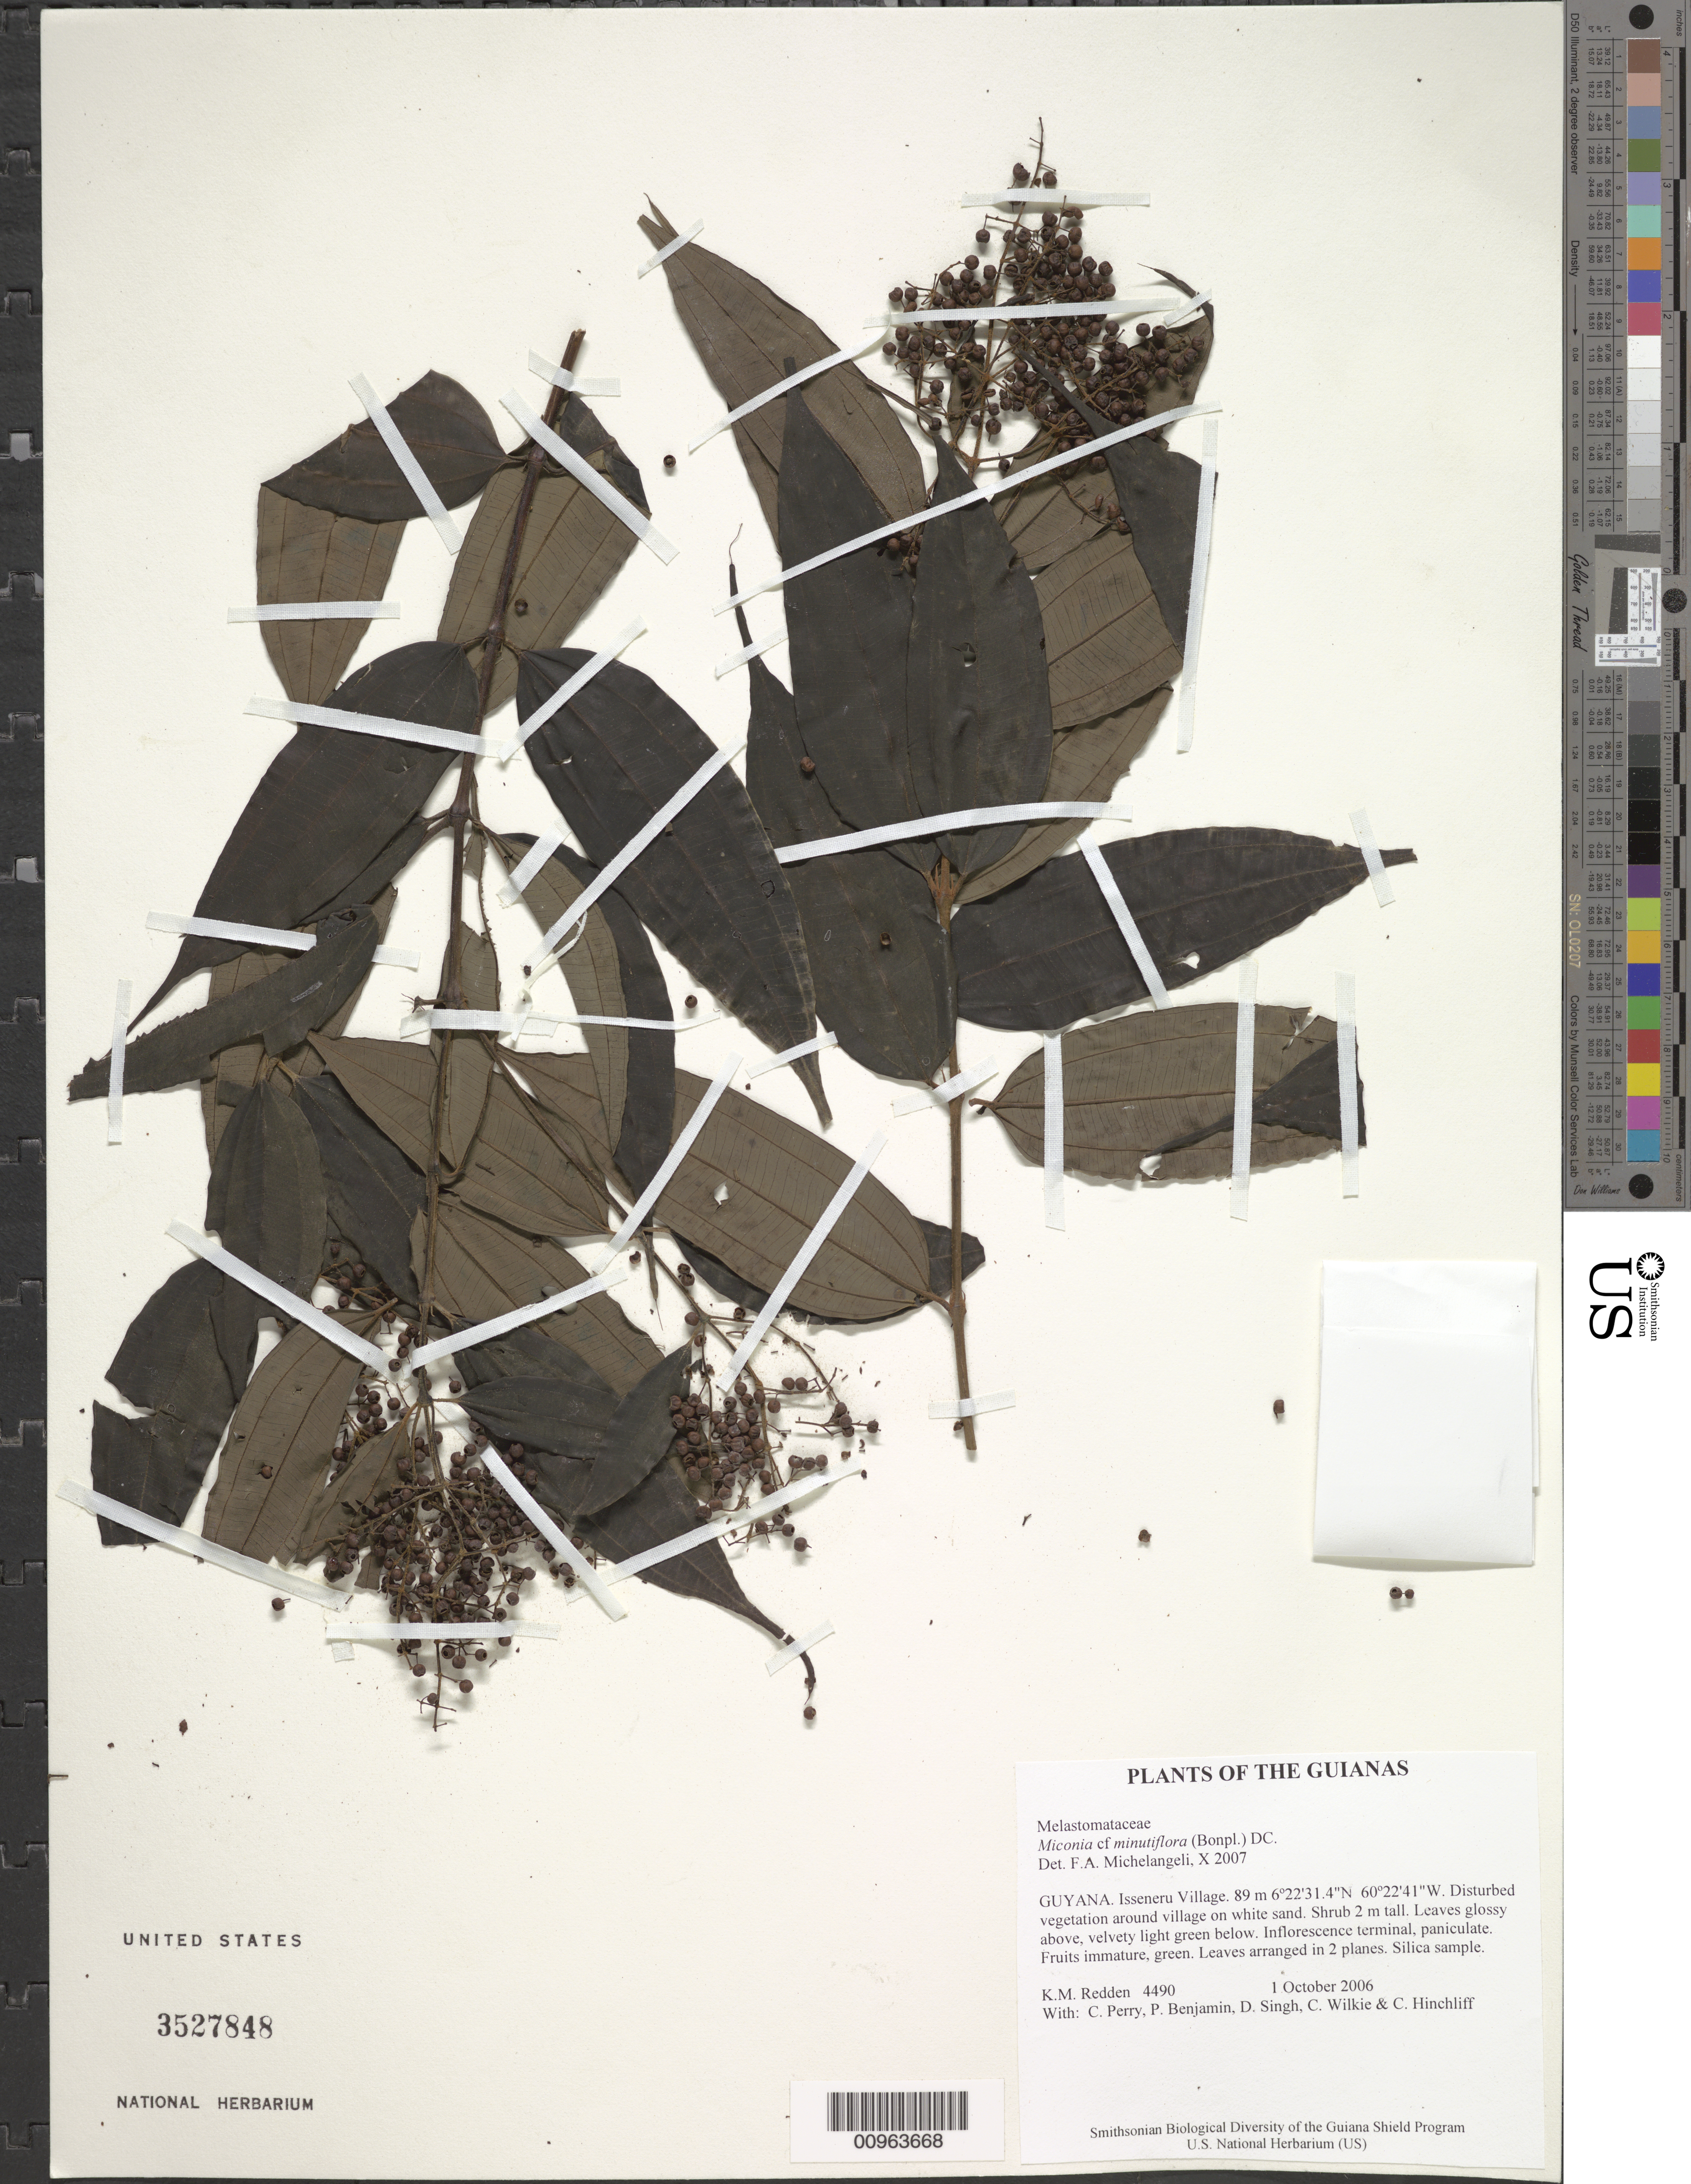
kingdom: Plantae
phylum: Tracheophyta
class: Magnoliopsida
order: Myrtales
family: Melastomataceae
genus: Miconia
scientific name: Miconia minutiflora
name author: (Bonpl.) DC.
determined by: Michelangeli, F. A.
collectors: K. M. Redden, C. Perry, P. Benjamin, D. Singh, C. Wilkie & C. E. Hinchliff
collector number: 4490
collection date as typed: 1 October 2006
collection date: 2006-10-01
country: Guyana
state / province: Cuyuni-Mazaruni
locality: Isseneru Village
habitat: Disturbed vegetation around village on white sand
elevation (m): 89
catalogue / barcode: US 3527848